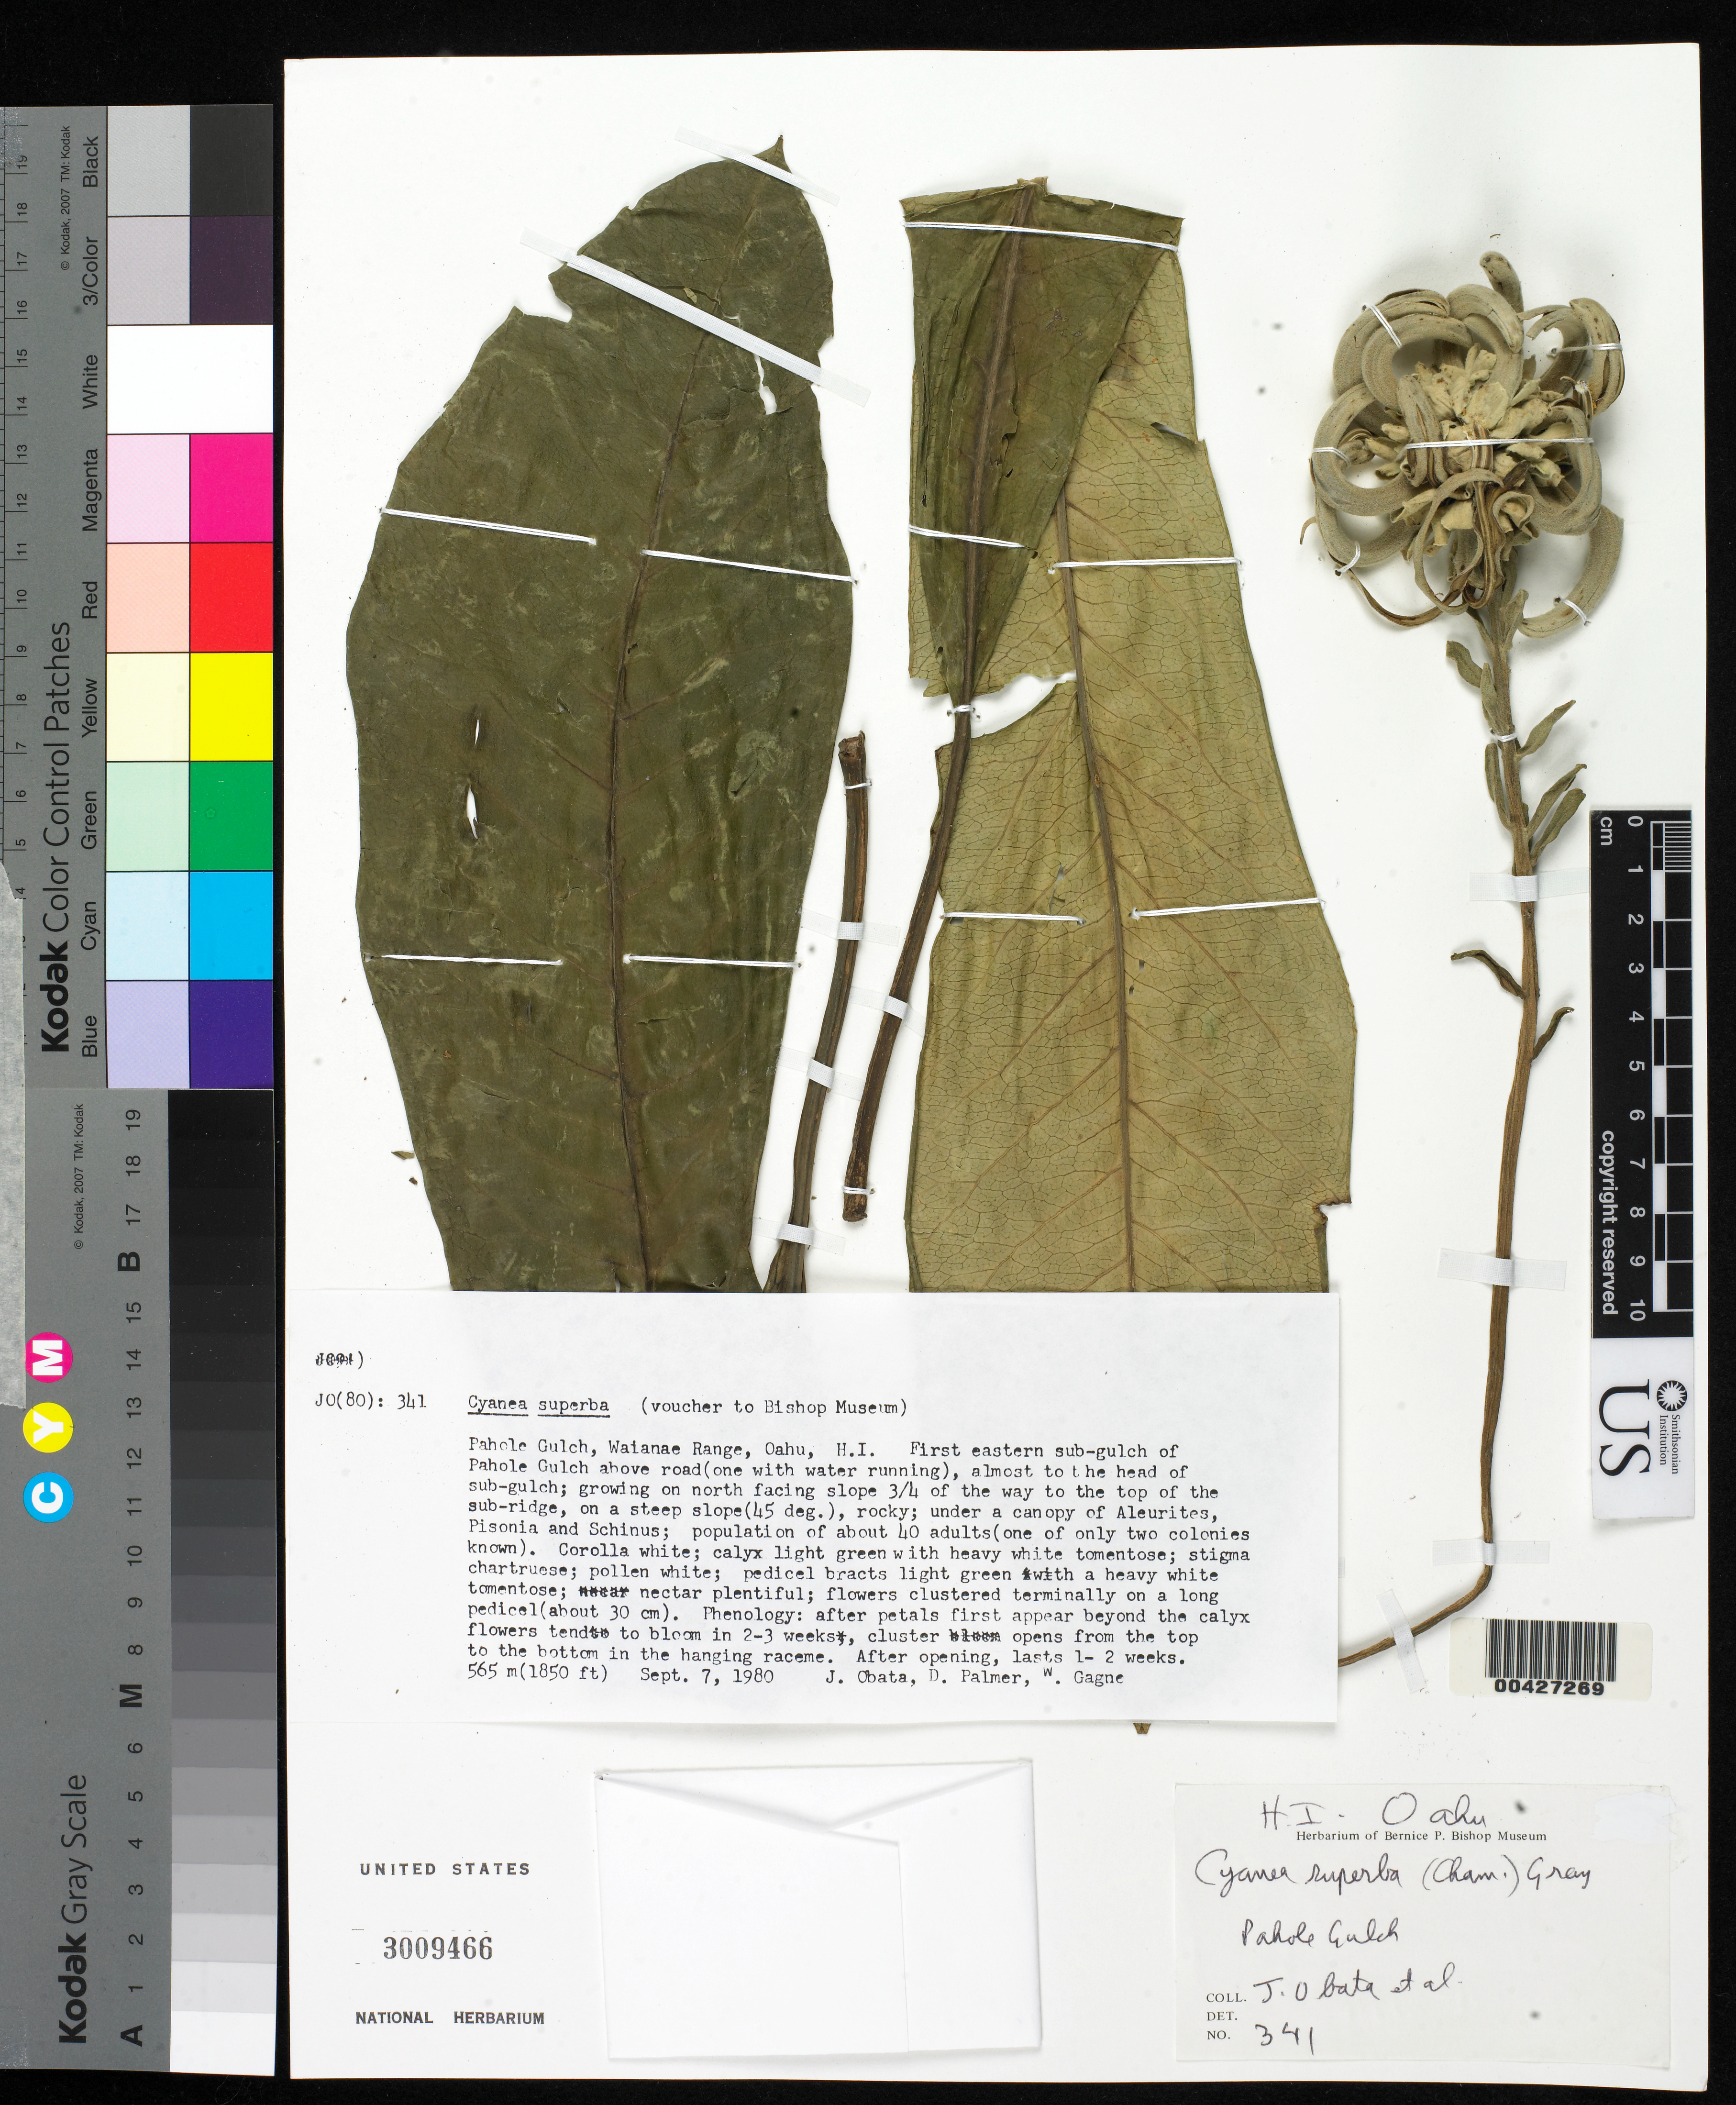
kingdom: Plantae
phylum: Tracheophyta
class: Magnoliopsida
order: Asterales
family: Campanulaceae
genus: Cyanea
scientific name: Cyanea superba subsp. superba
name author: (Cham.) A. Gray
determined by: Wagner, W. L., (BOT), Smithsonian Institution - National Museum of Natural History (UNITED STATES)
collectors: J. Obata, D. Palmer & W. Gagne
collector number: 341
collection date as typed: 7 Sep 1980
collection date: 1980-09-07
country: United States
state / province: Hawaii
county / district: Honolulu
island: Oahu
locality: Pahole Gulch, Waianae Range, first eastern subgulch of Pahole Gulch above road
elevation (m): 565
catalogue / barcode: US 3009466